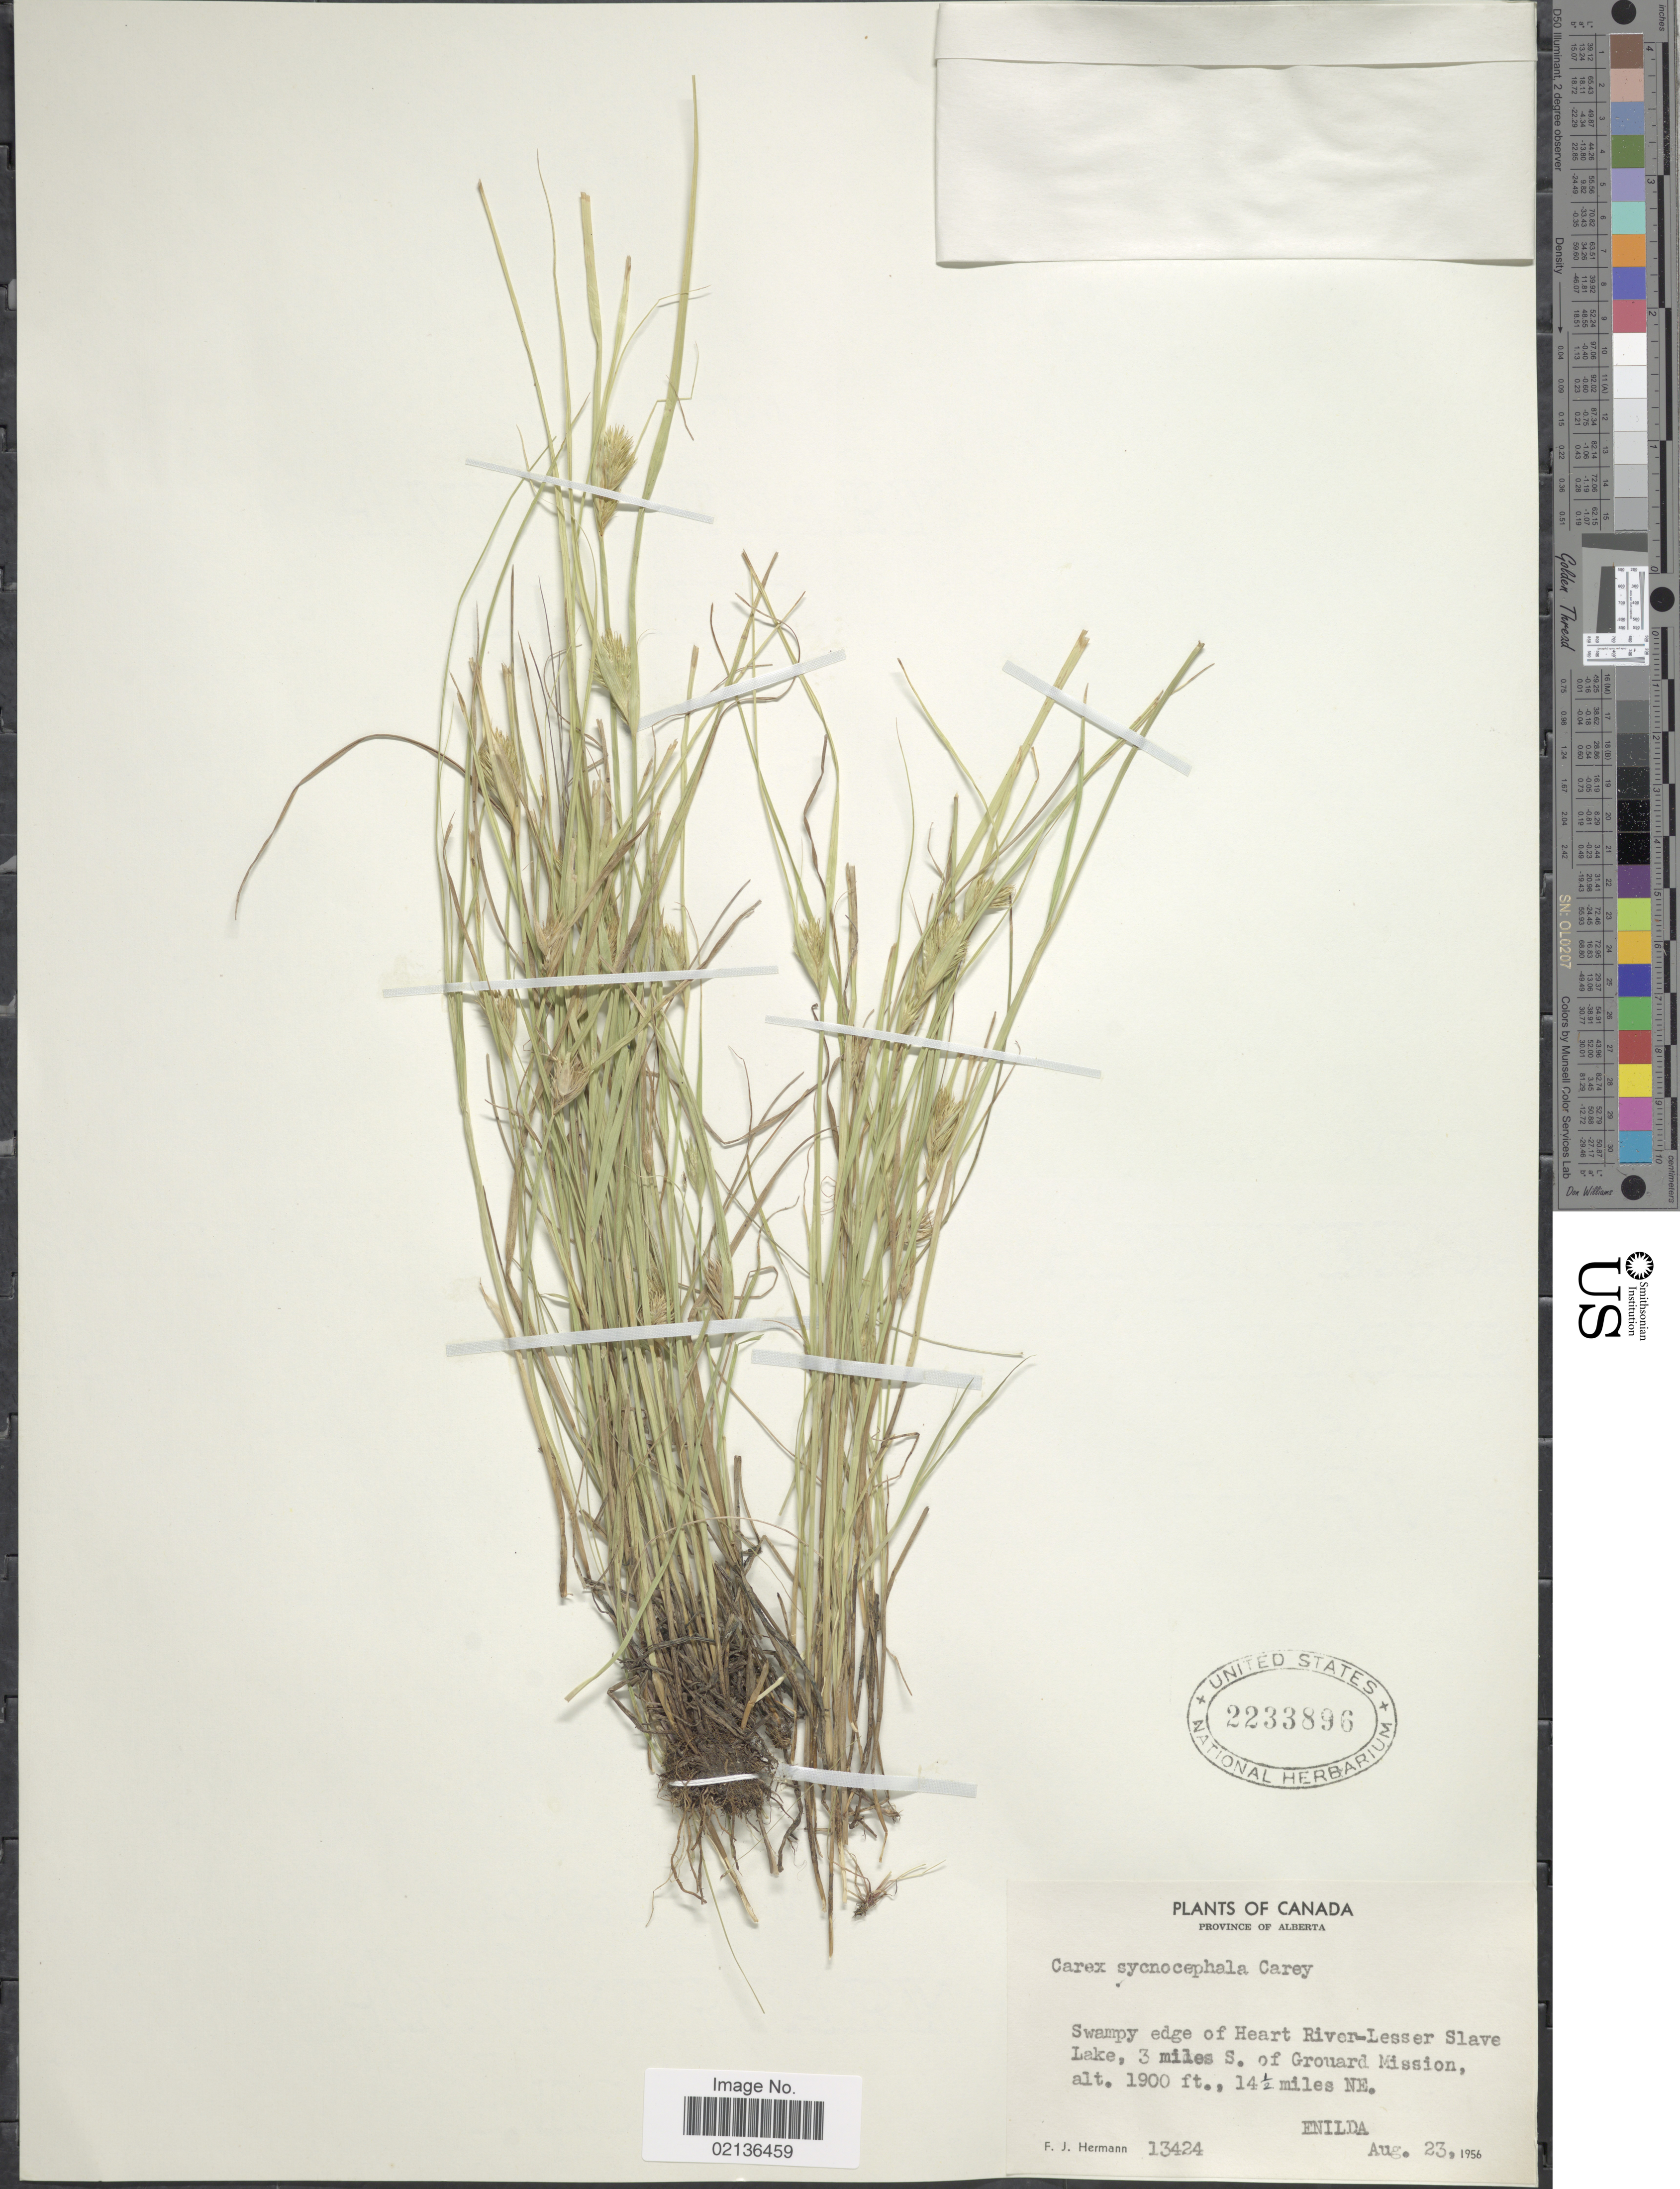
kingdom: Plantae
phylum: Tracheophyta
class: Liliopsida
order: Poales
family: Cyperaceae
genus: Carex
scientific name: Carex sychnocephala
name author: J. Carey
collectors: F. J. Hermann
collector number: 13424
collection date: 1956-08-23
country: Canada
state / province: Alberta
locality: Province of Alberta, Swampy edge of Heart River-Lesser Slave Lake, 3 miles S. of Grouard Mission, 14½ miles NE, Enilda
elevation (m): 579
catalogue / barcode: US 2233896